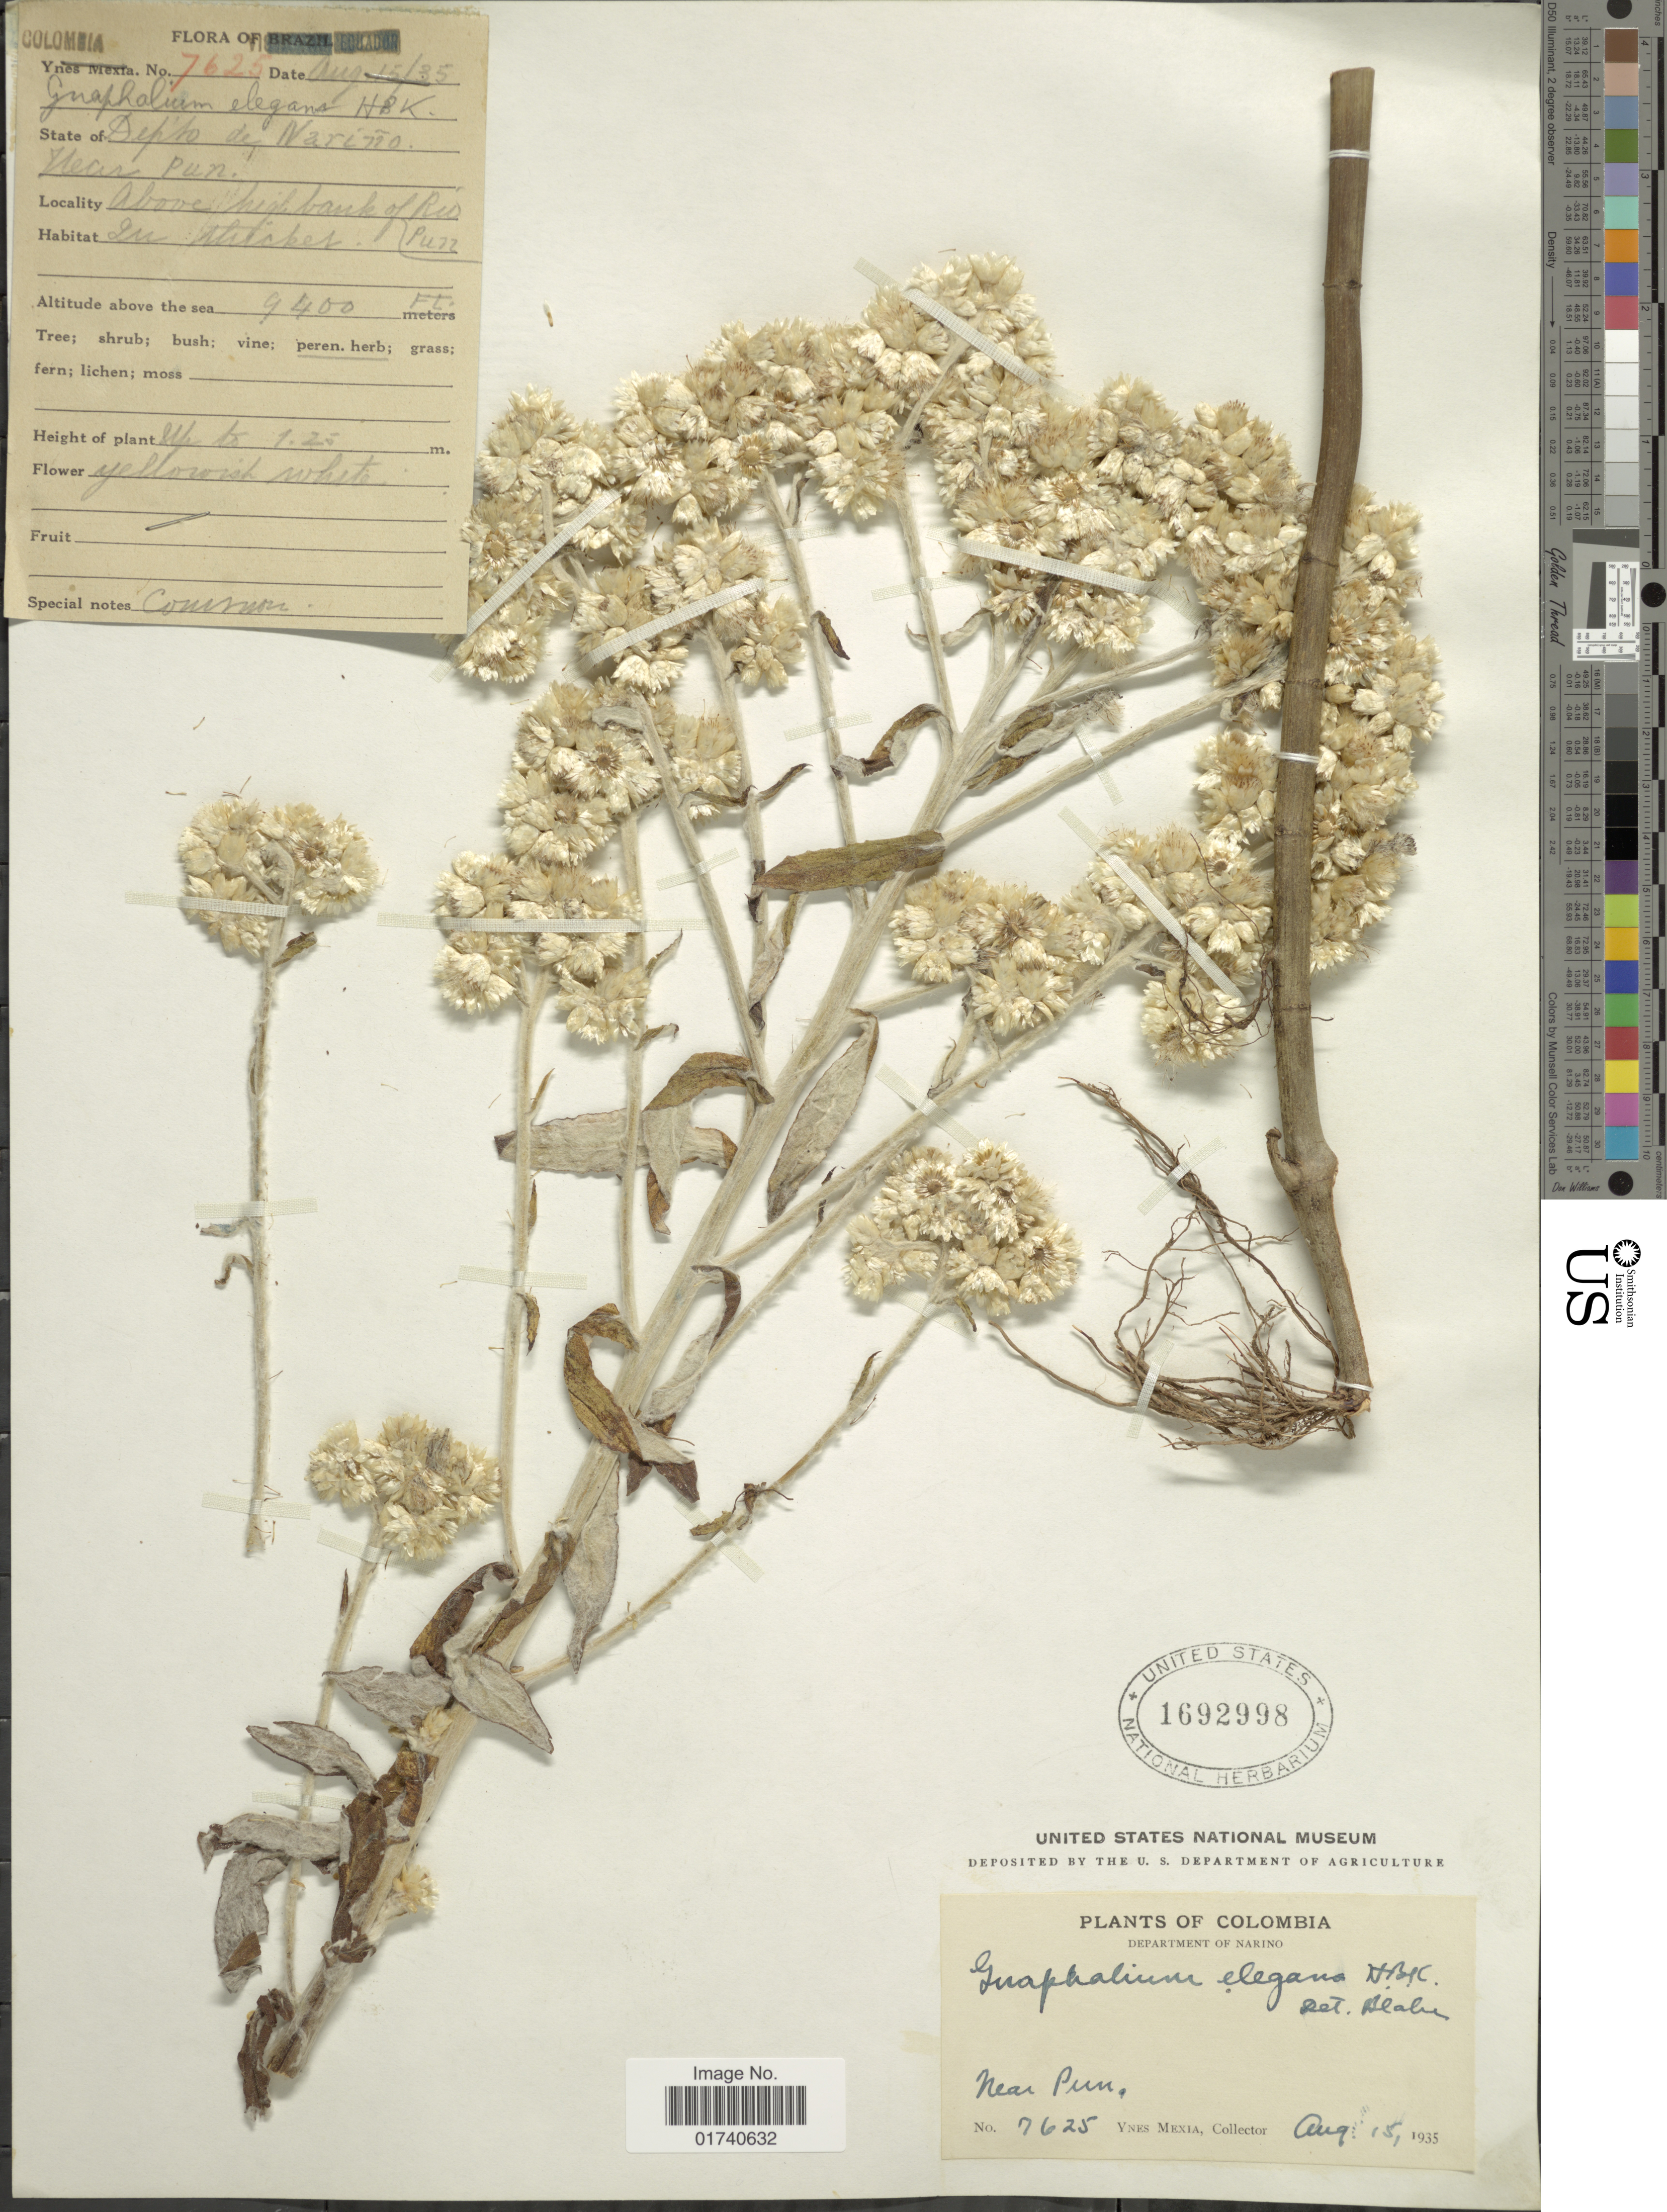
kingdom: Plantae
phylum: Tracheophyta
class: Magnoliopsida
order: Asterales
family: Asteraceae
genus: Pseudognaphalium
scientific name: Pseudognaphalium elegans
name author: (Kunth) Kartesz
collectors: Y. Mexia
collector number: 7625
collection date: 1935-08-15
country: Colombia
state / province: Nariño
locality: Department of Narino. Near Pun.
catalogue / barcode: US 1692998